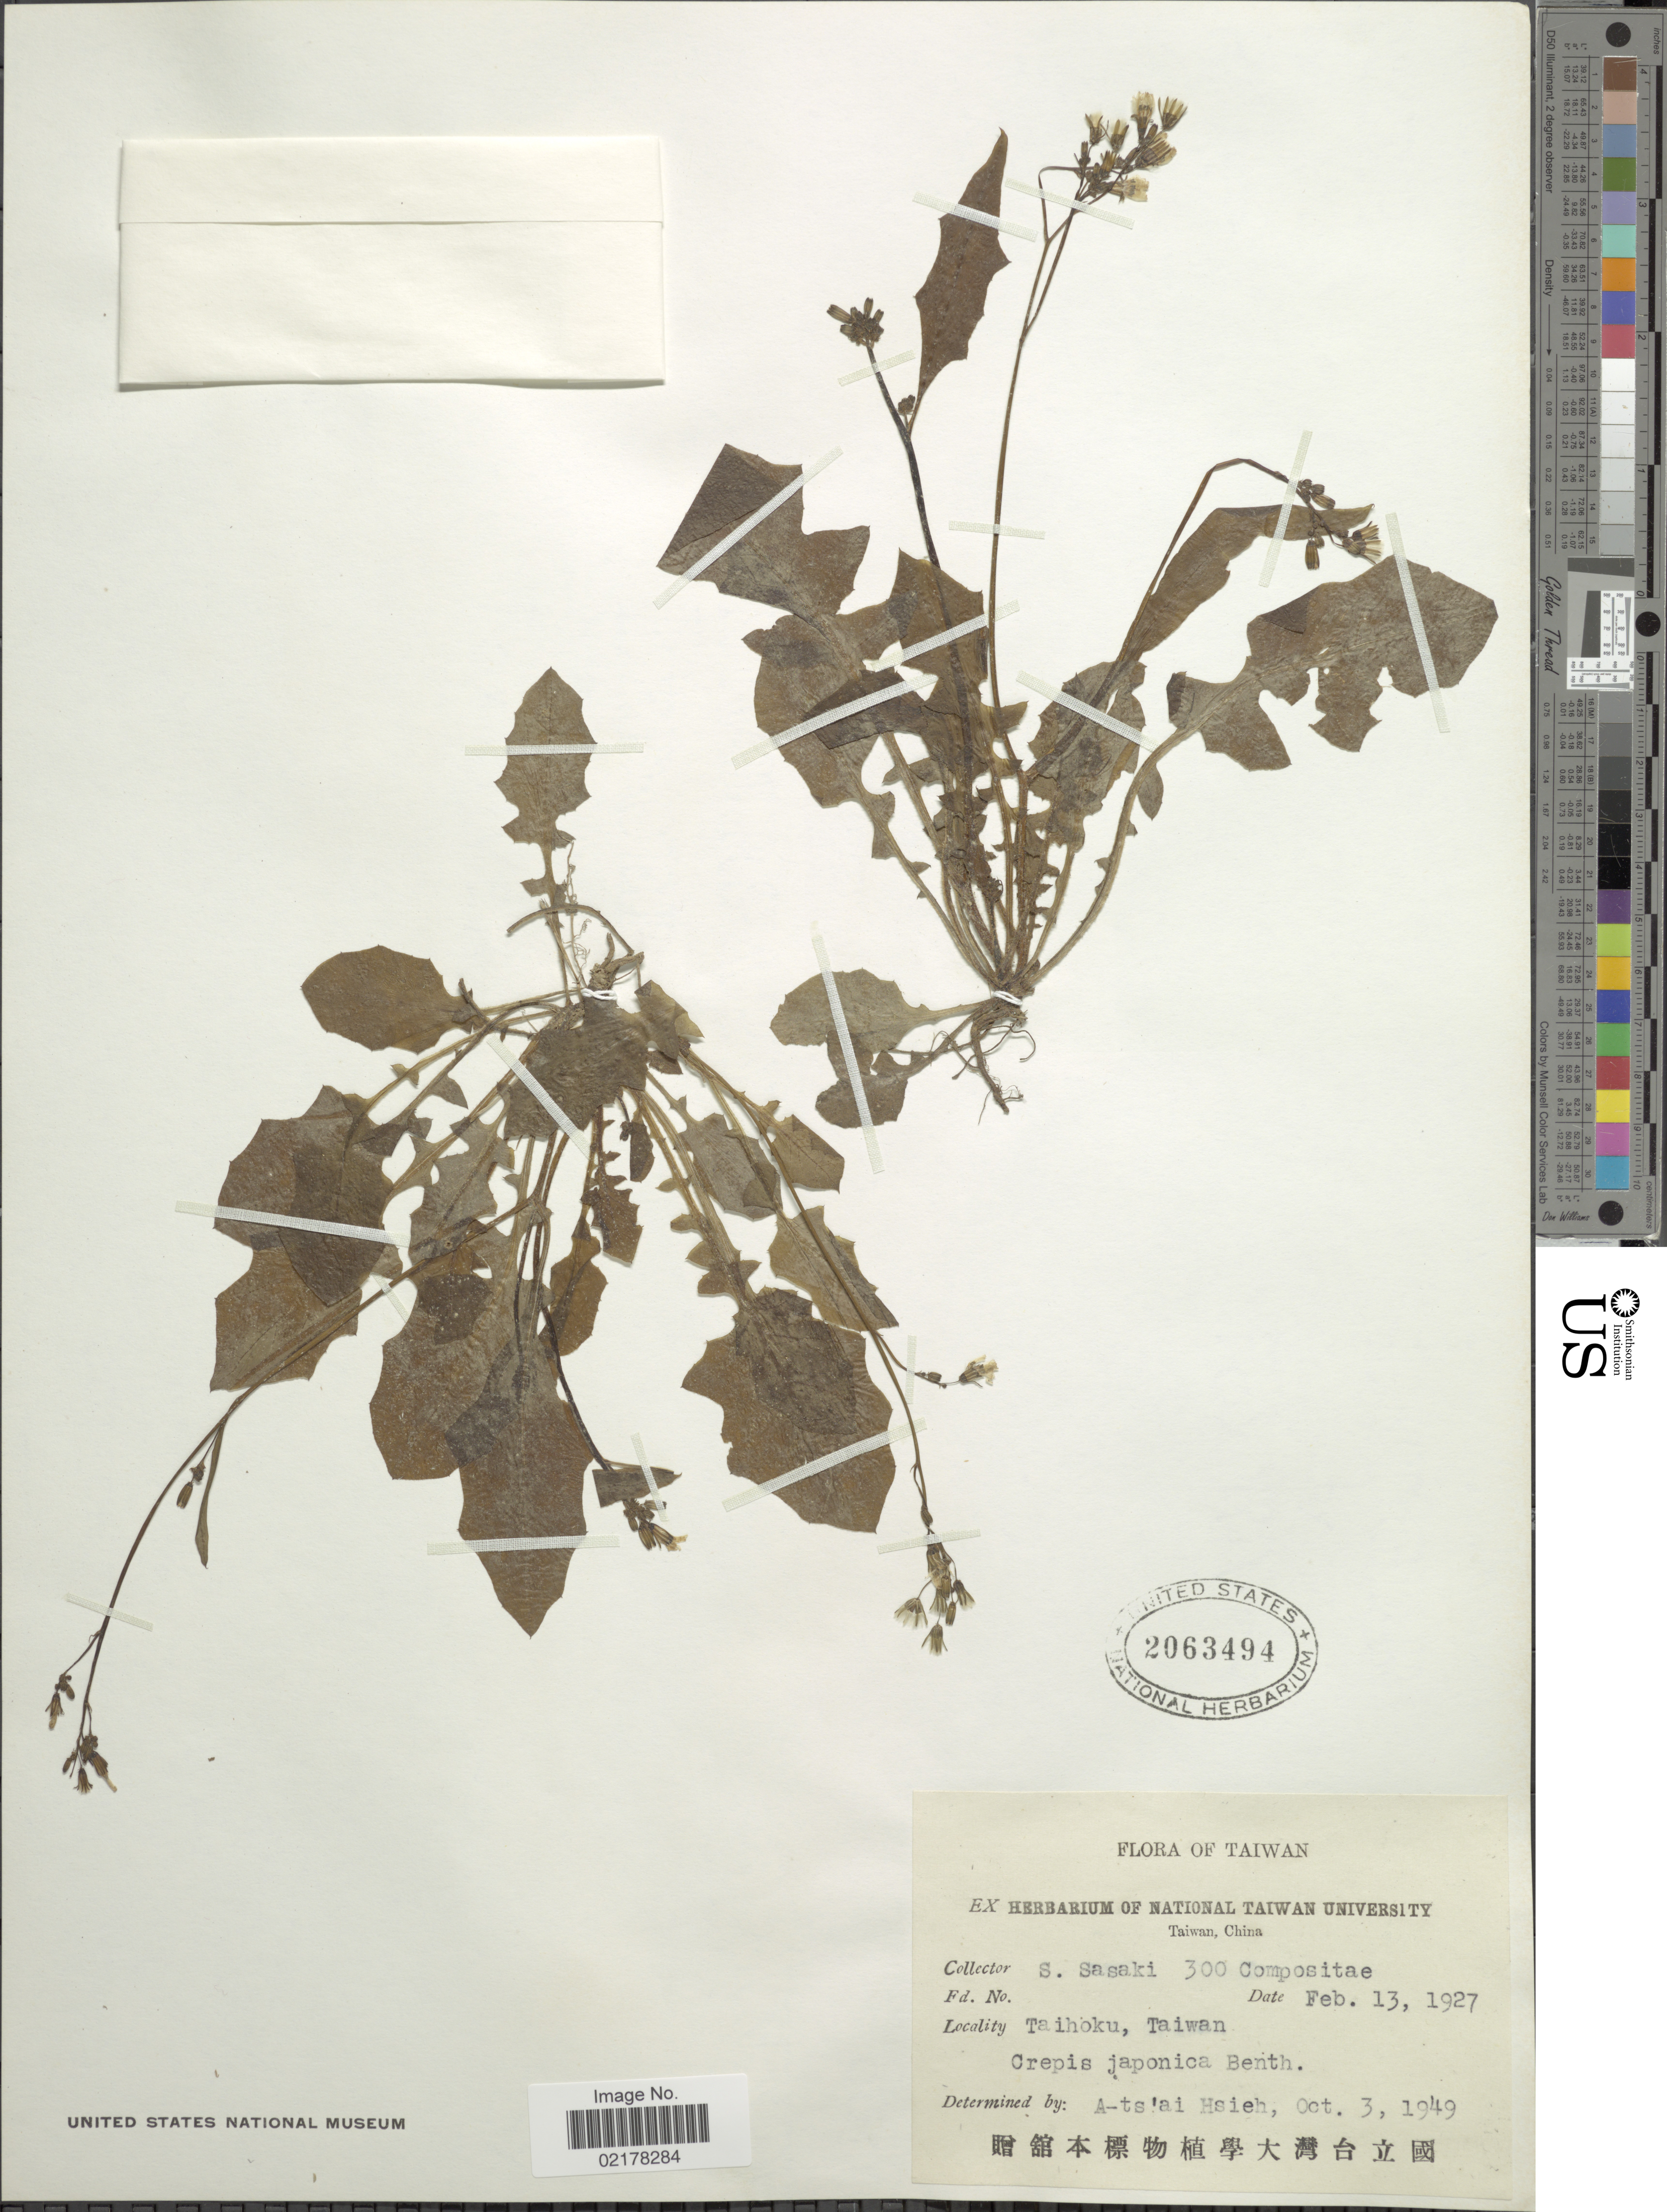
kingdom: Plantae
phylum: Tracheophyta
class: Magnoliopsida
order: Asterales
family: Asteraceae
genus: Youngia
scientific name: Youngia japonica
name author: (L.) DC.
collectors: S. Sasaki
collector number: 300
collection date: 1927-02-13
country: Taiwan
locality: Taihoku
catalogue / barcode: US 2063494